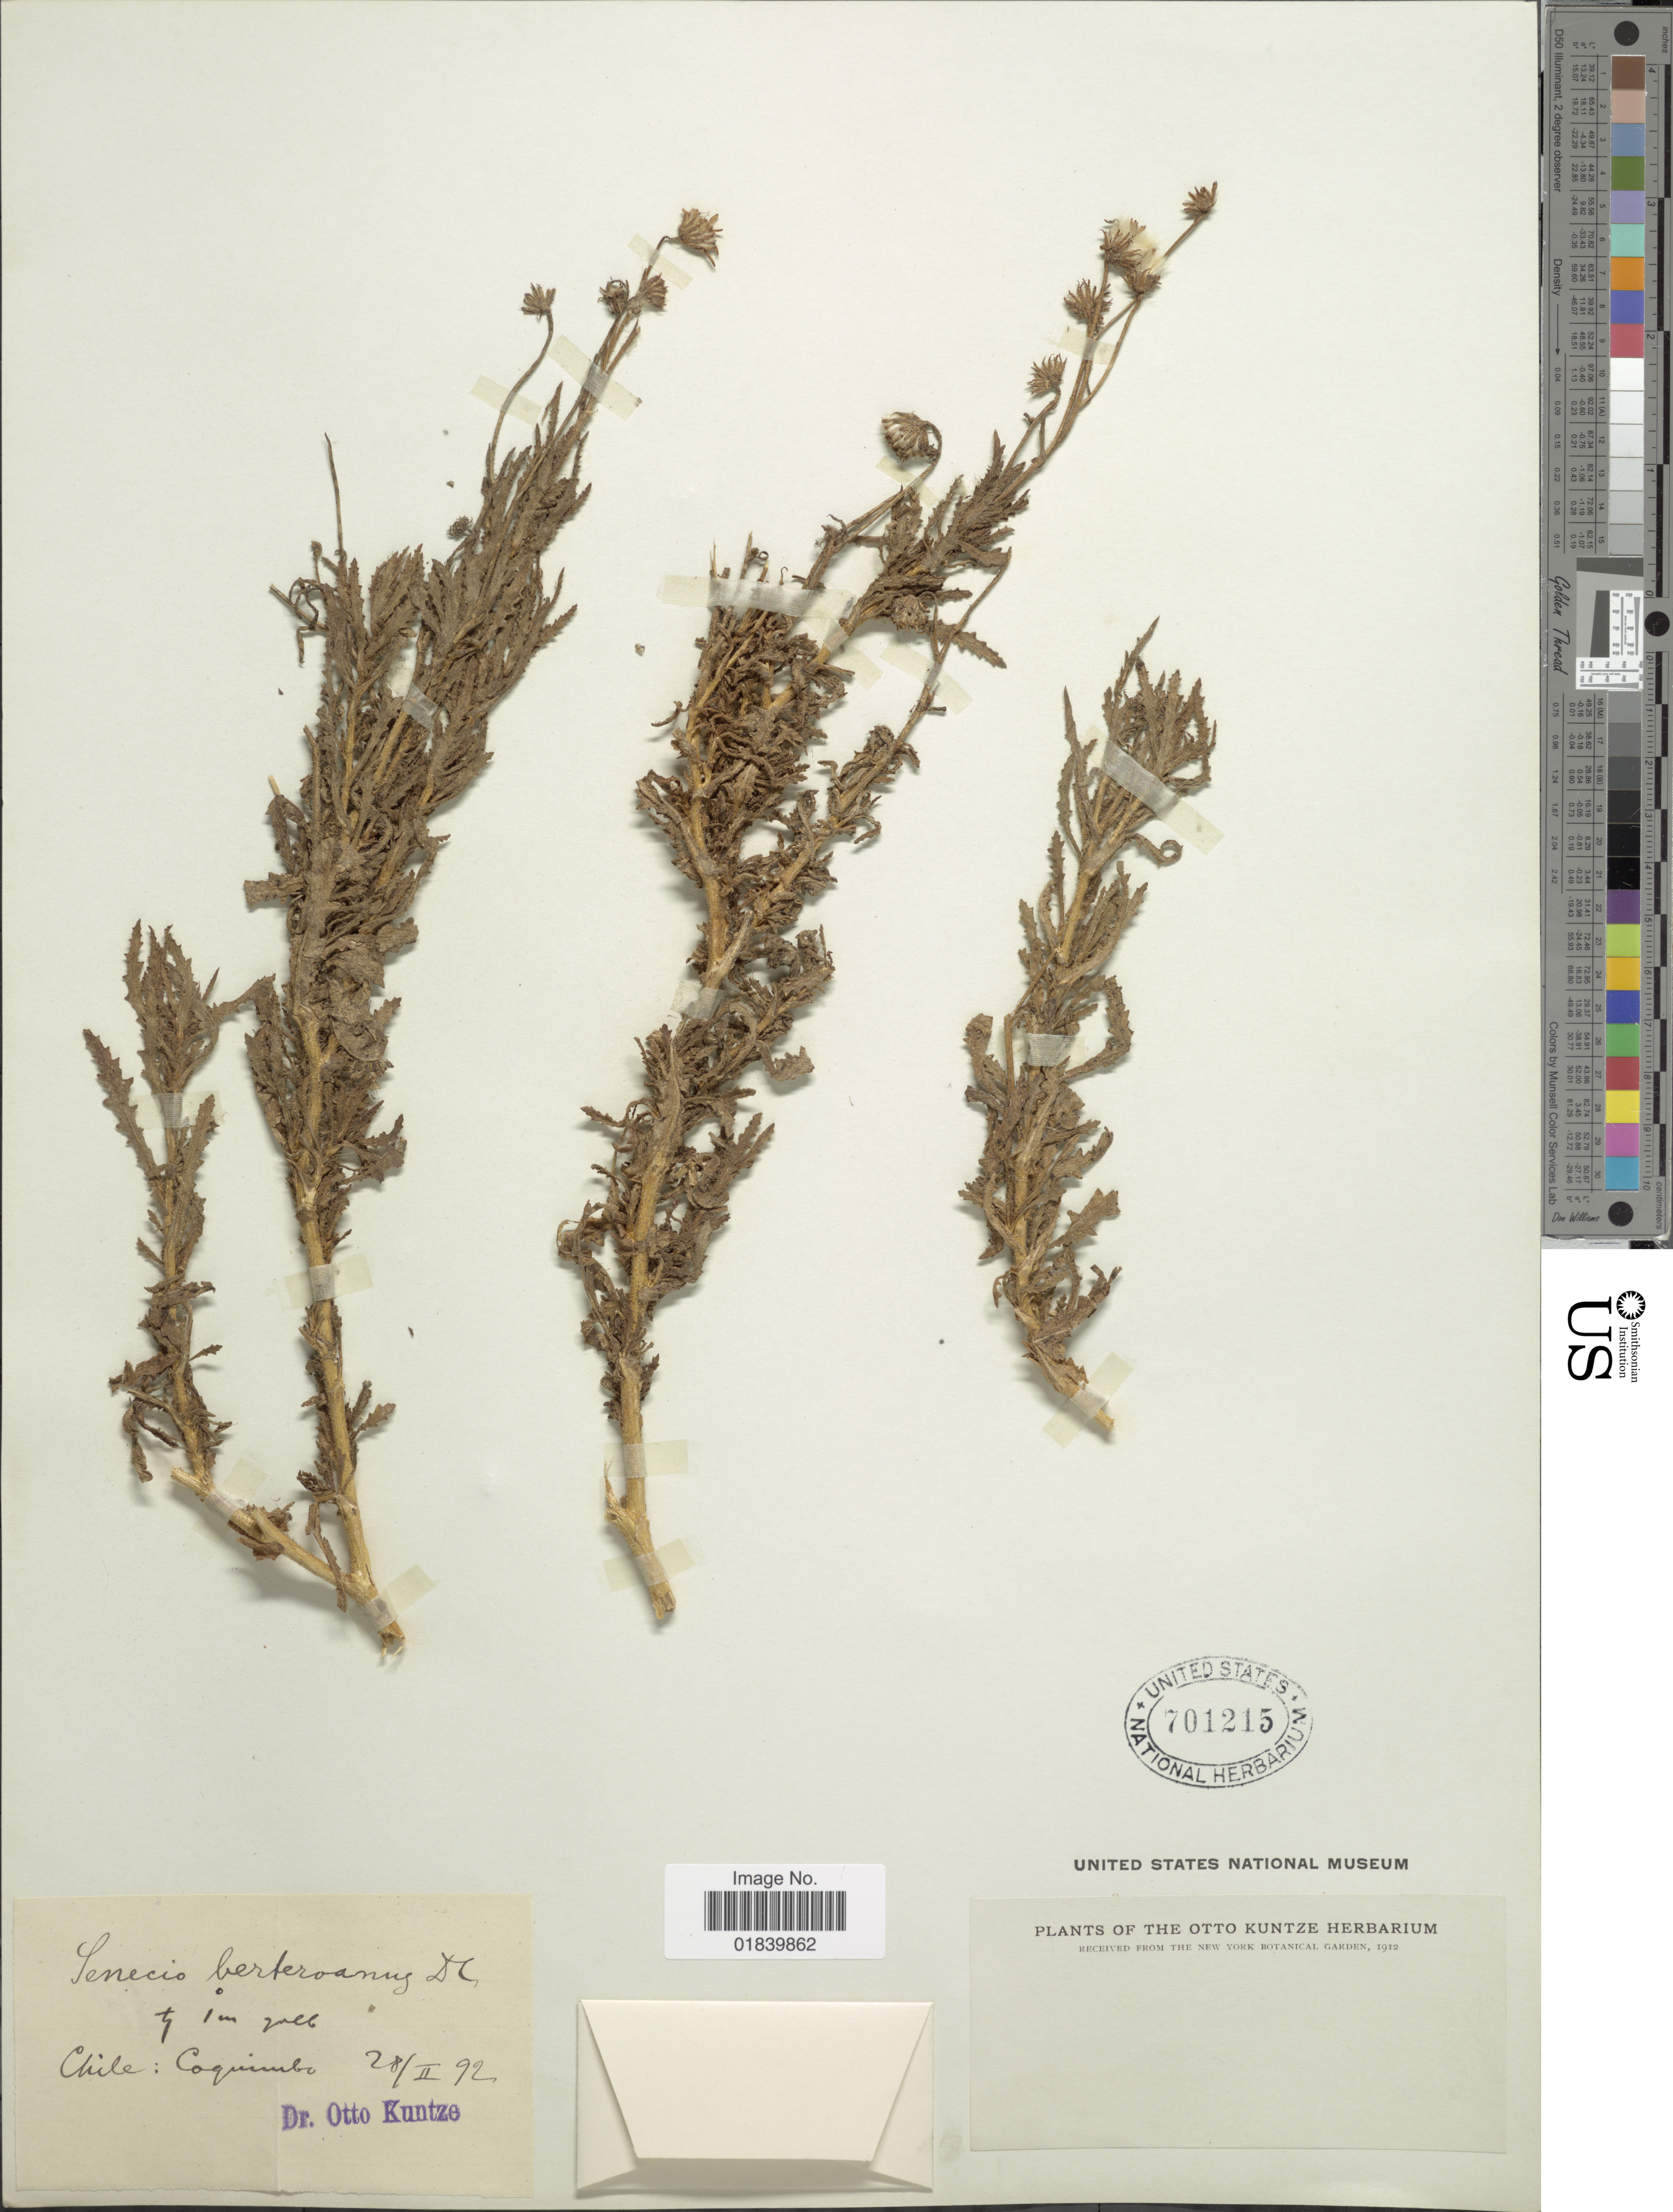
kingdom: Plantae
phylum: Tracheophyta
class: Magnoliopsida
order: Asterales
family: Asteraceae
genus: Senecio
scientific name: Senecio berterianus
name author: DC.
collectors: C.E.O. Kuntze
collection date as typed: Transcribed d/m/y: 28/2/92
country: Chile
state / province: Coquimbo (IV)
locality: Chile: Coquimbo.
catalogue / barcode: US 701215